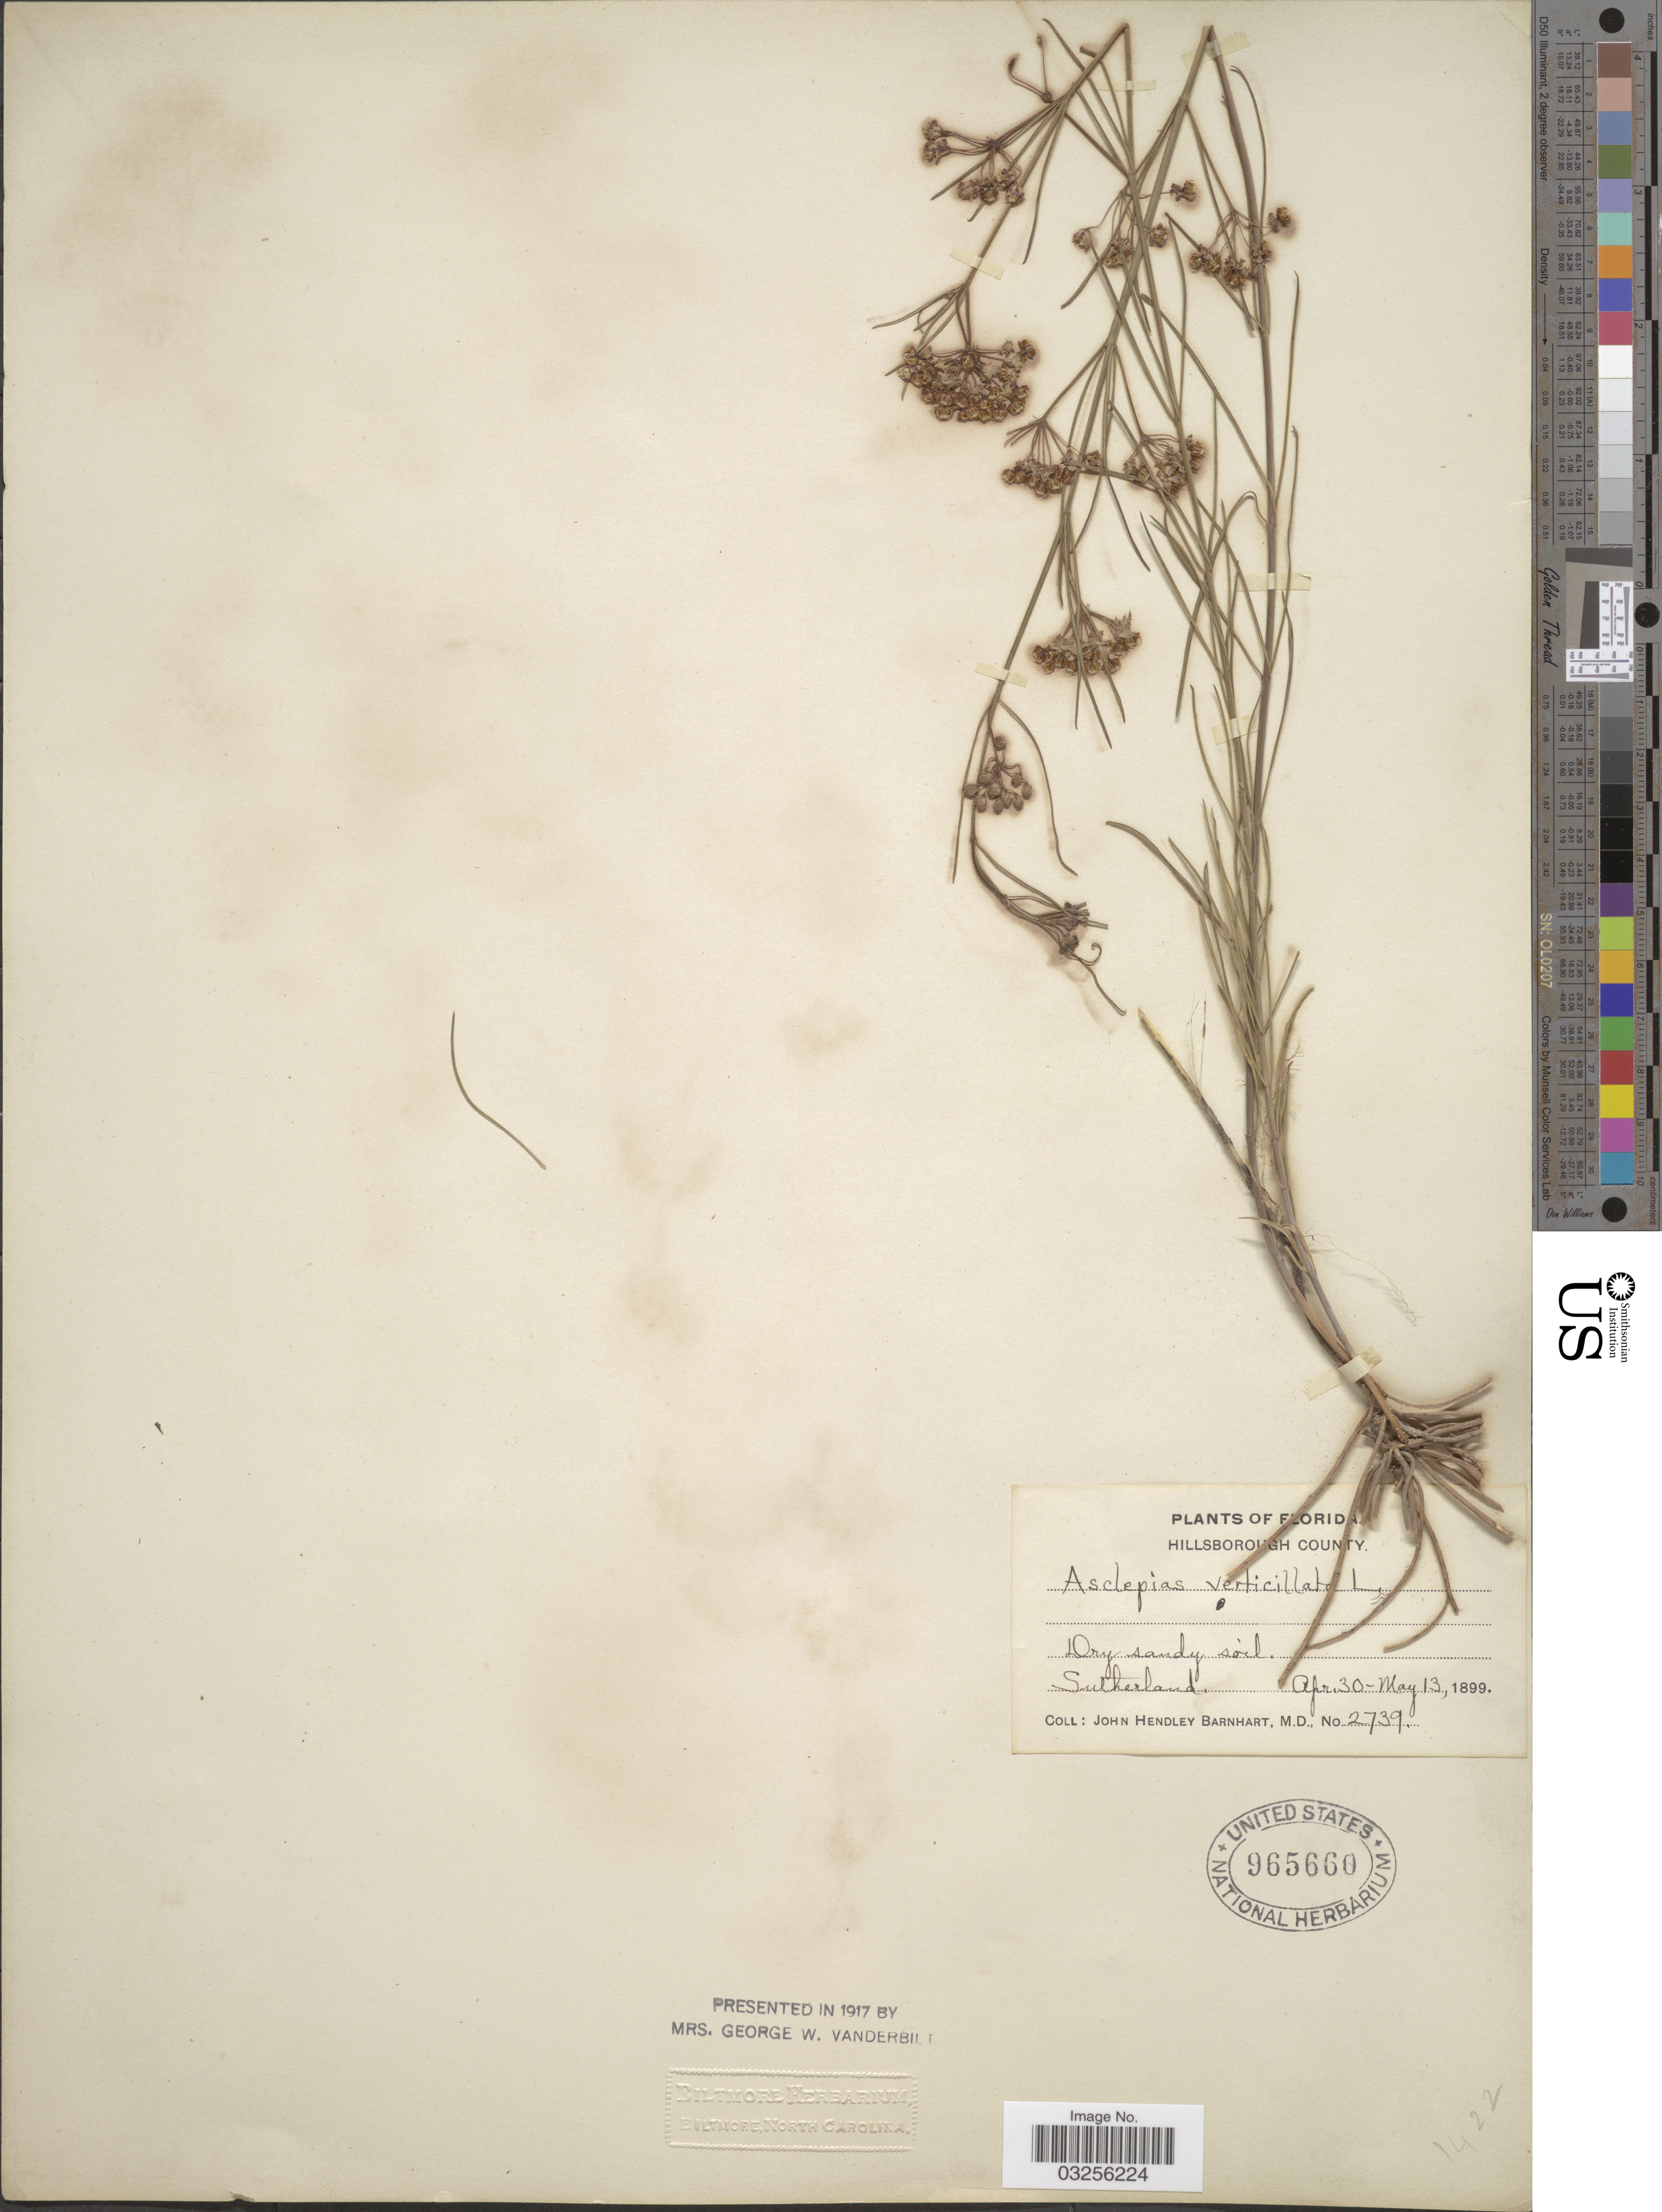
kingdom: Plantae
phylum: Tracheophyta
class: Magnoliopsida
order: Gentianales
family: Apocynaceae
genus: Asclepias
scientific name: Asclepias verticillata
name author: L.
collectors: J. H. Barnhart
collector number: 2739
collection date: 1899-04-30/1899-05-13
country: United States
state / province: Florida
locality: Hillsborough County. Sutherland.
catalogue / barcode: US 965660